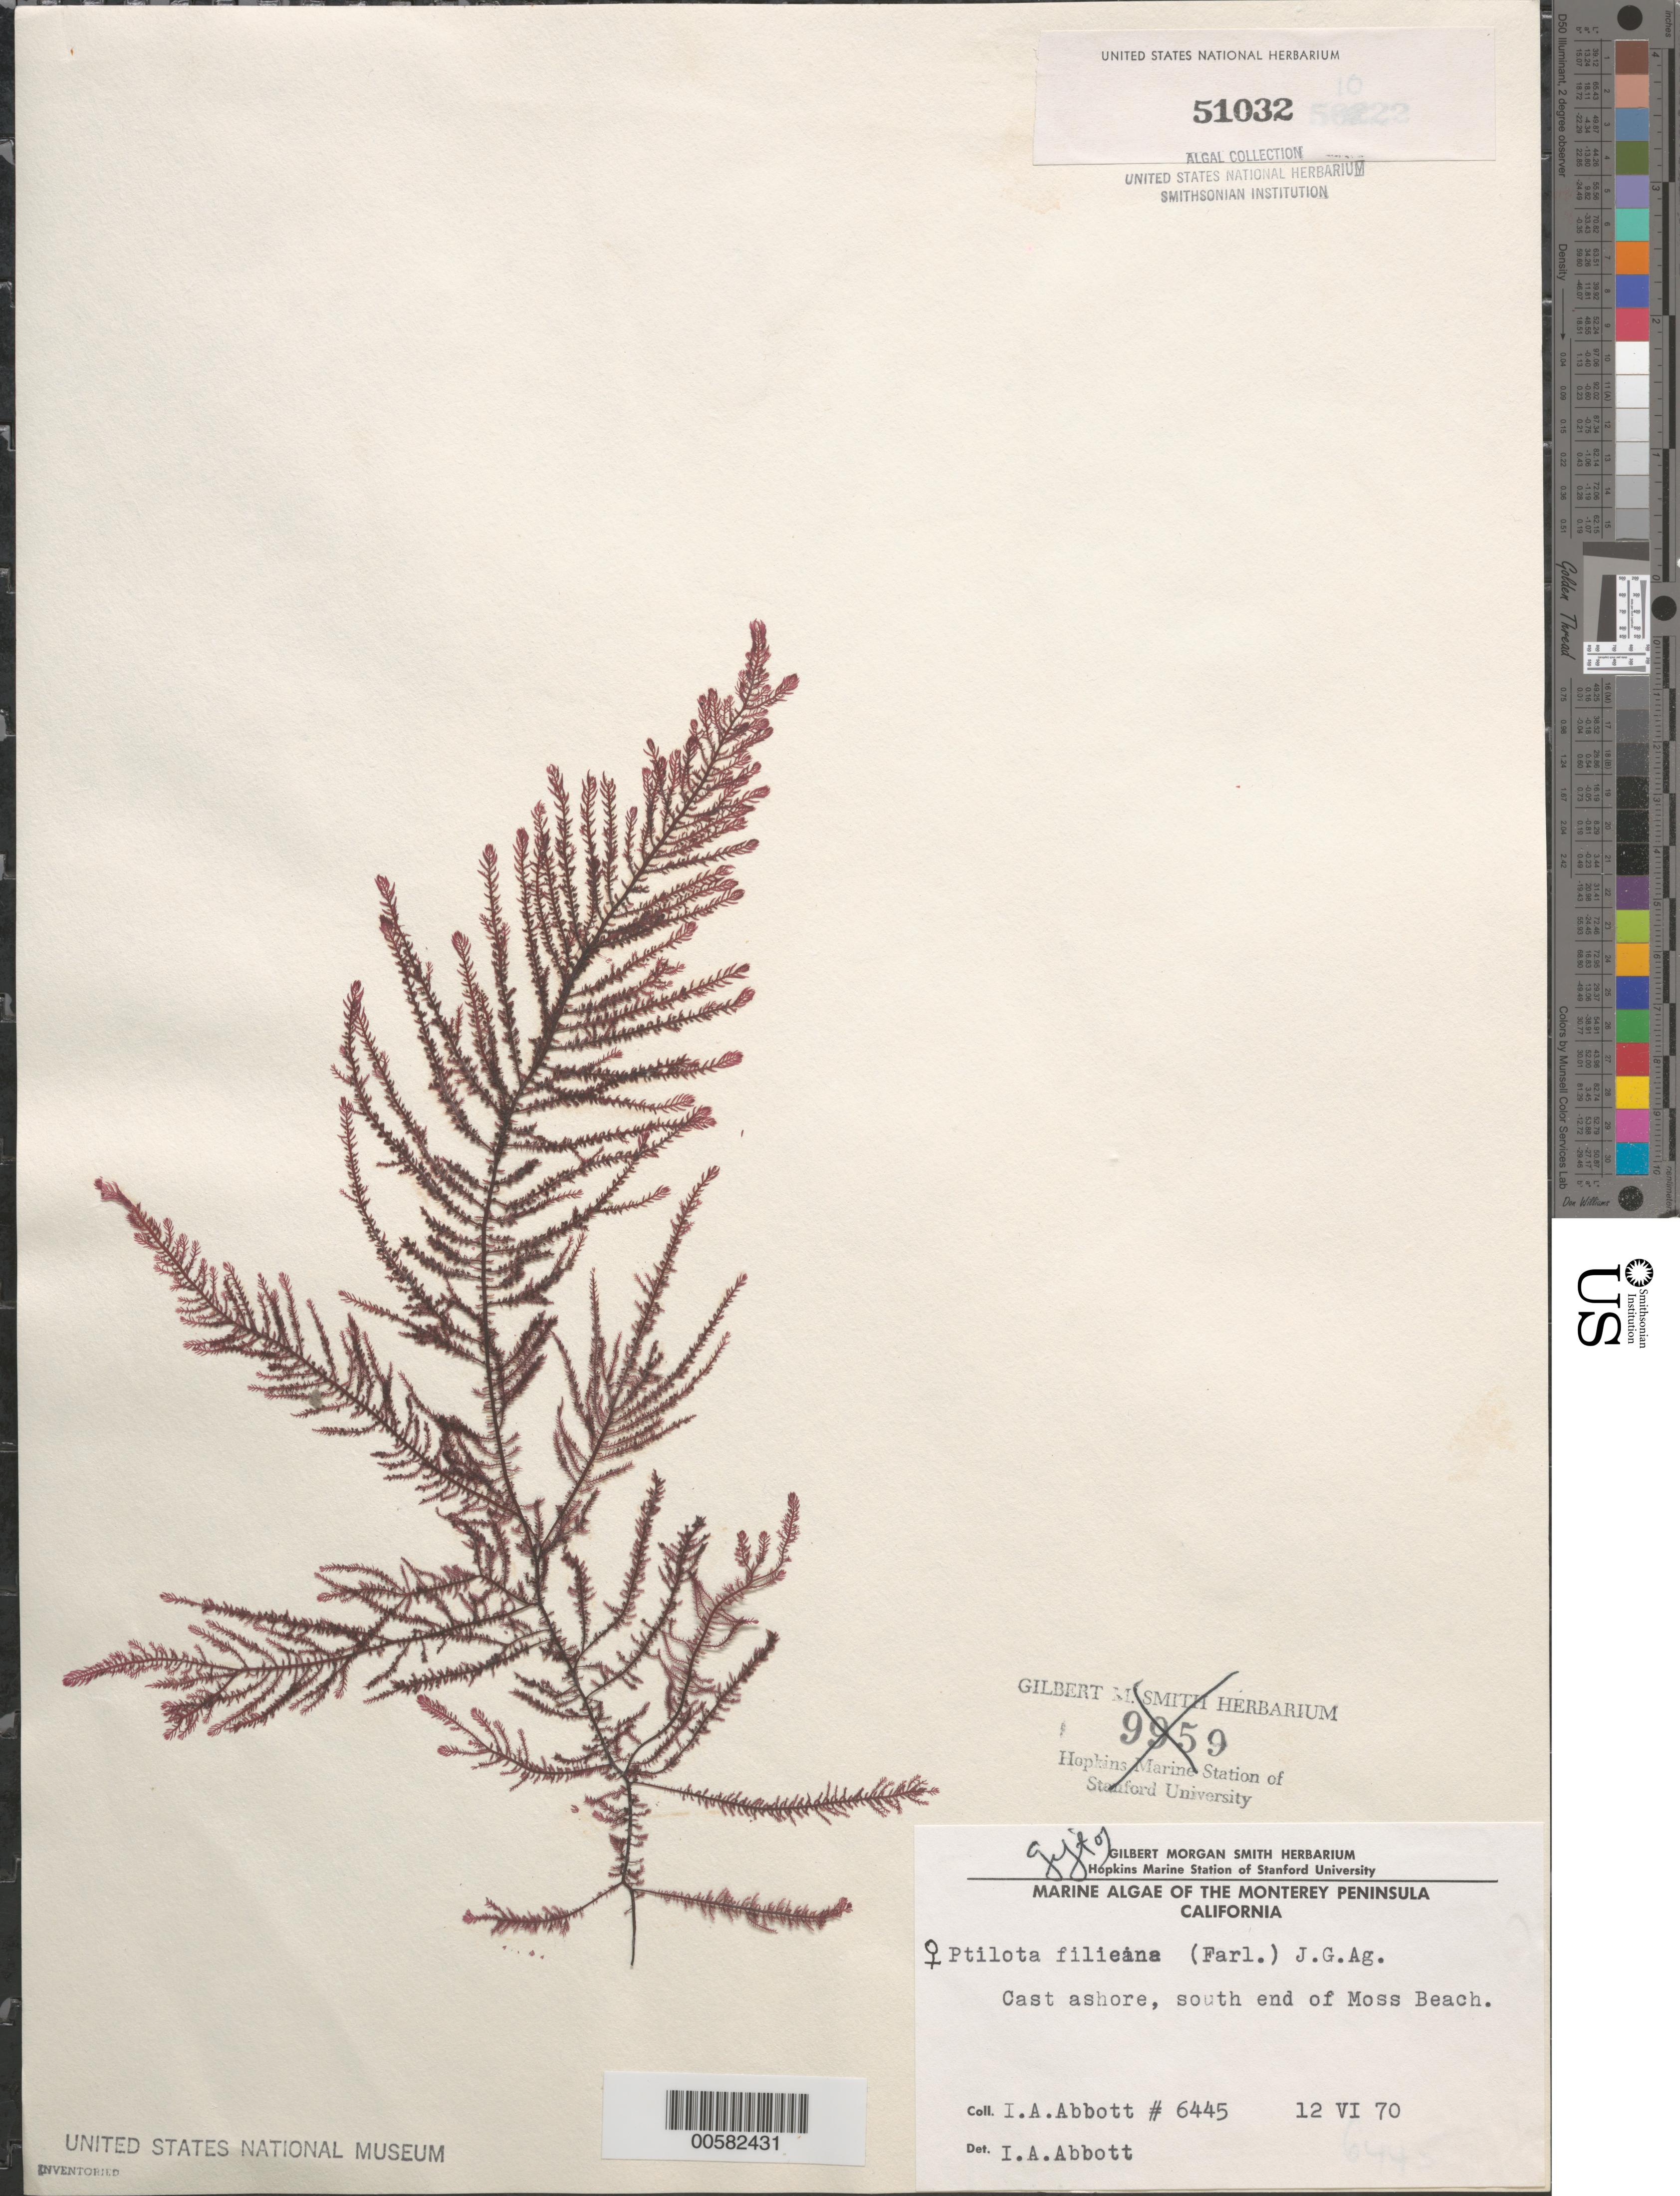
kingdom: Plantae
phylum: Rhodophyta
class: Florideophyceae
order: Ceramiales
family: Wrangeliaceae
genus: Ptilota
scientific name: Ptilota filicina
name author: J. Agardh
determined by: Abbott, Isabella A.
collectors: I. A. Abbott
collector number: IAA 6446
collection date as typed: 12 Jun 1970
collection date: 1970-06-12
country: United States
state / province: California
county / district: Monterey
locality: Moss Beach, south end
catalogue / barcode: US 51032